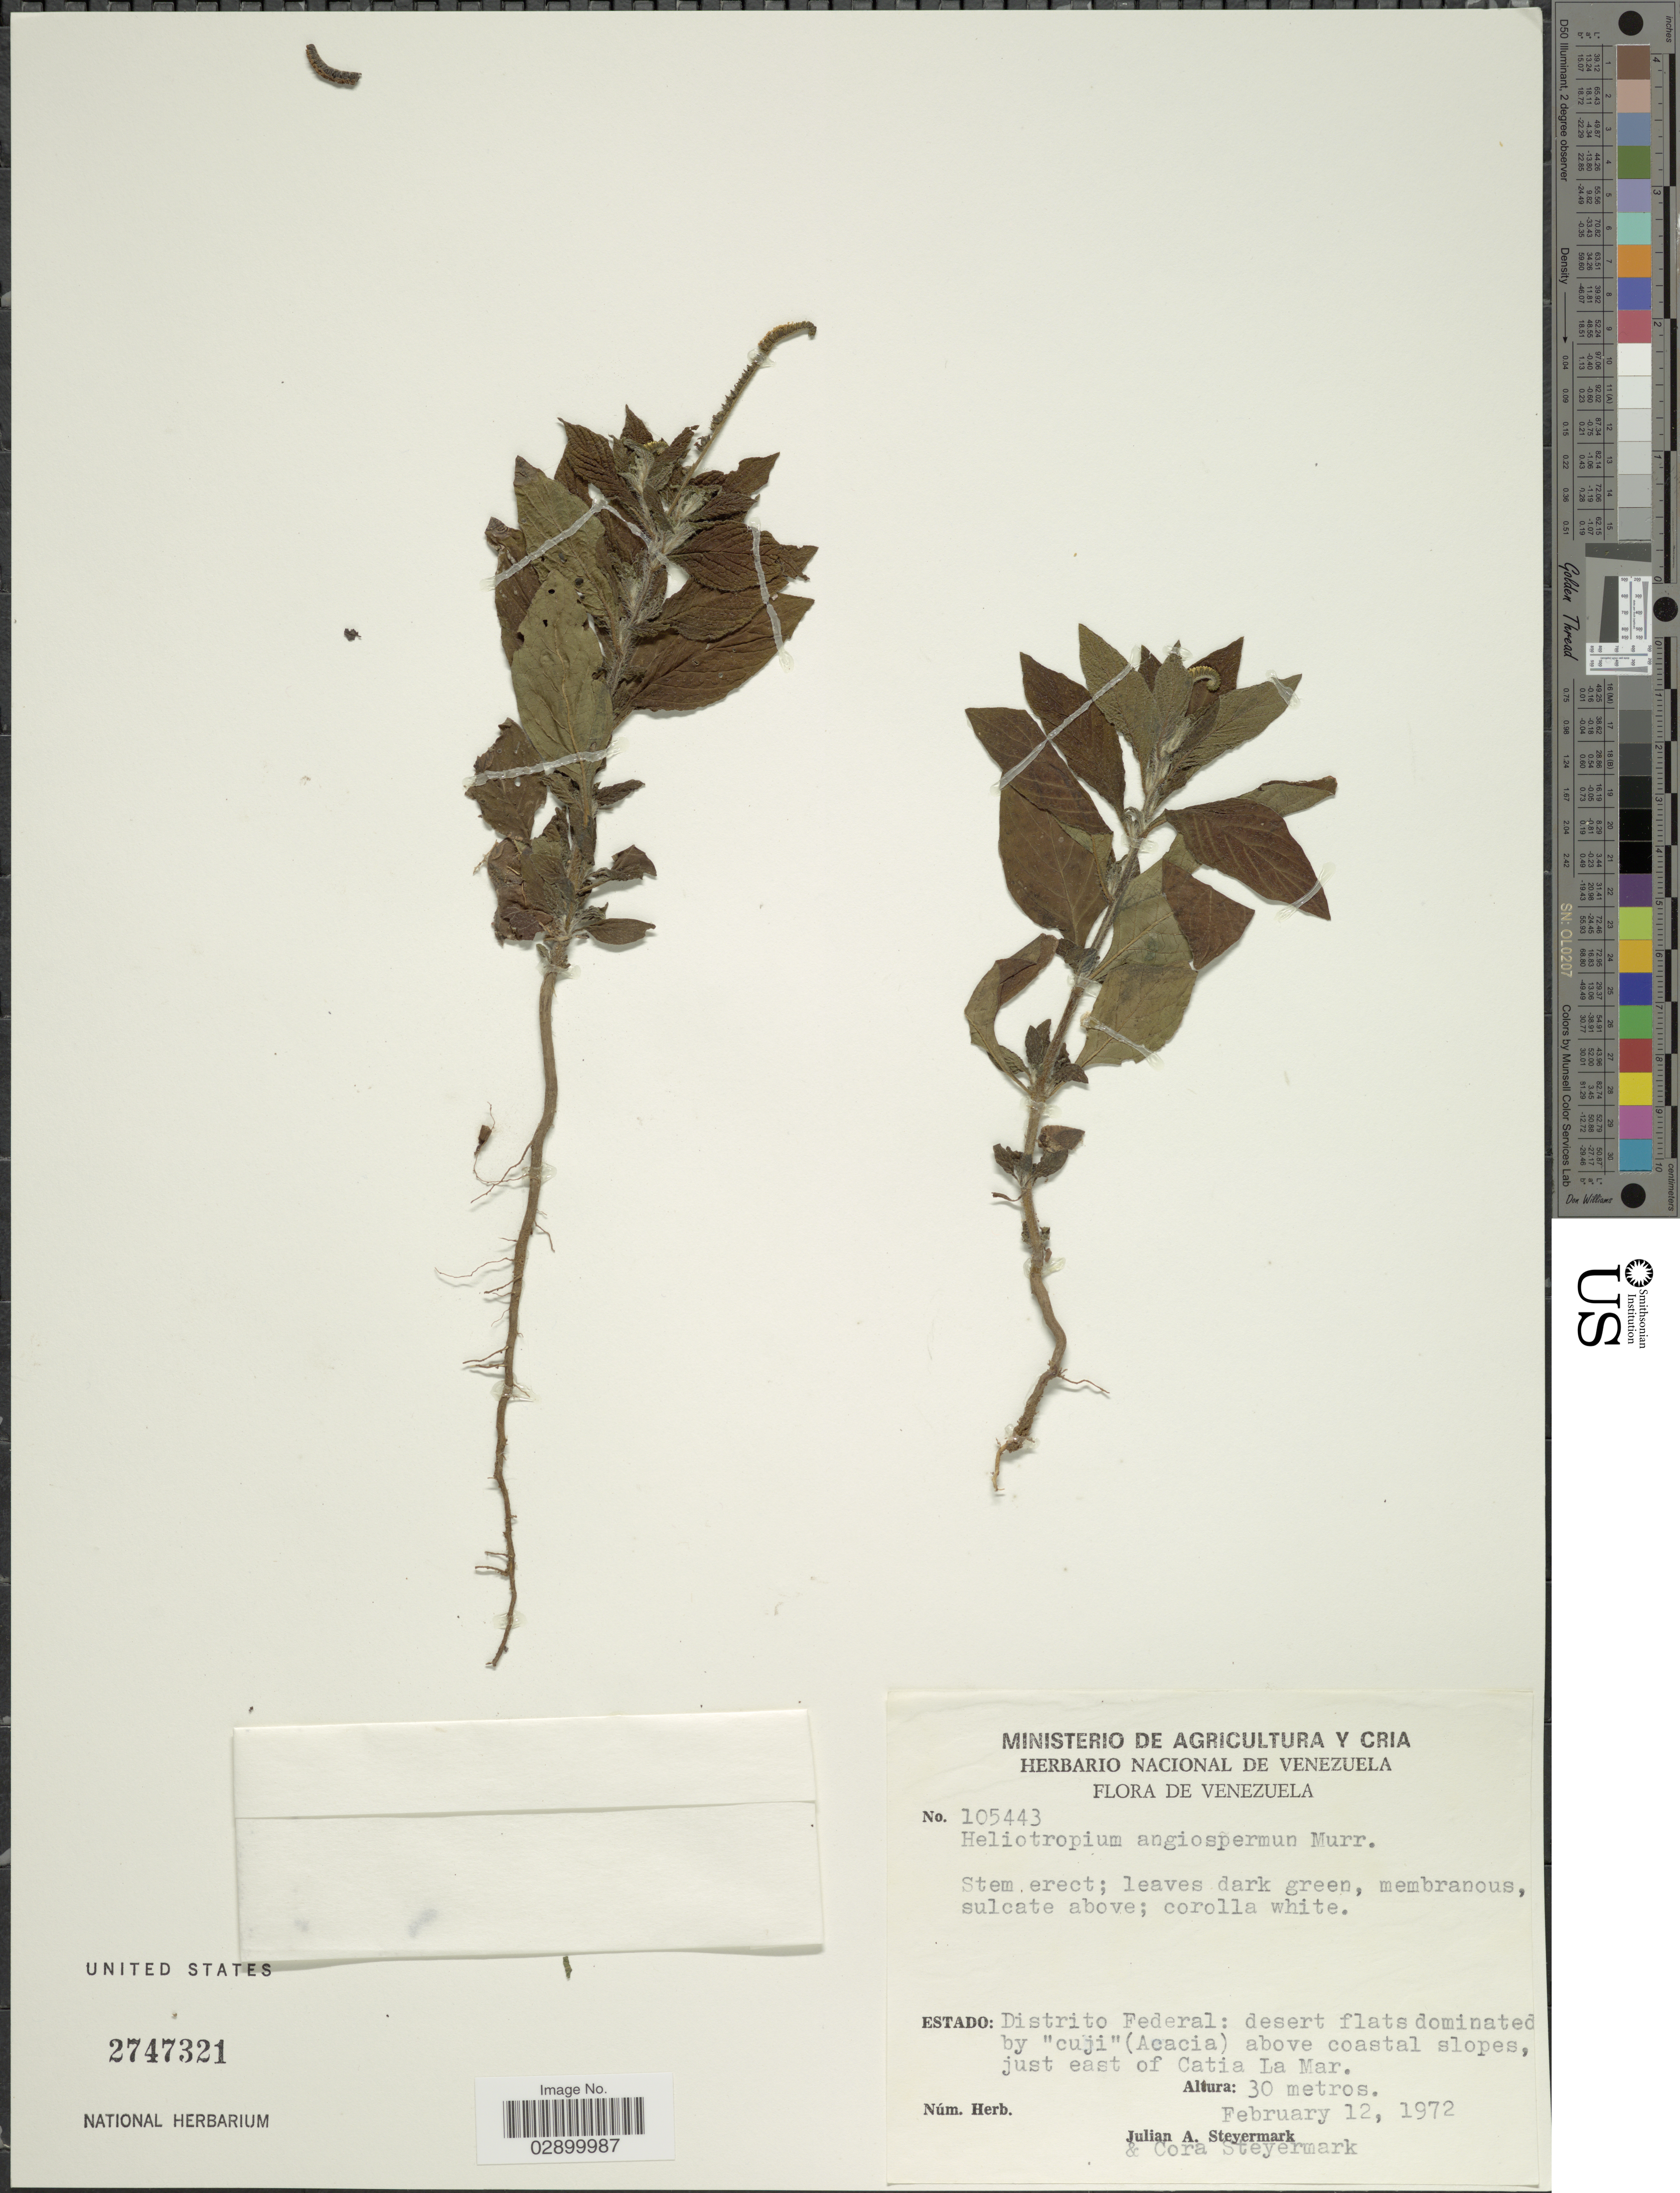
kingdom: Plantae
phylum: Tracheophyta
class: Magnoliopsida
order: Boraginales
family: Heliotropiaceae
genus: Heliotropium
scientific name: Heliotropium angiospermum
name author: Murray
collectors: J. Steyermark & C. Steyermark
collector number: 105443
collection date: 1972-02-12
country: Venezuela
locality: Estado: Distrito Federal: just east of Catia La Mar.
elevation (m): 30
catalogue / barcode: US 2747321